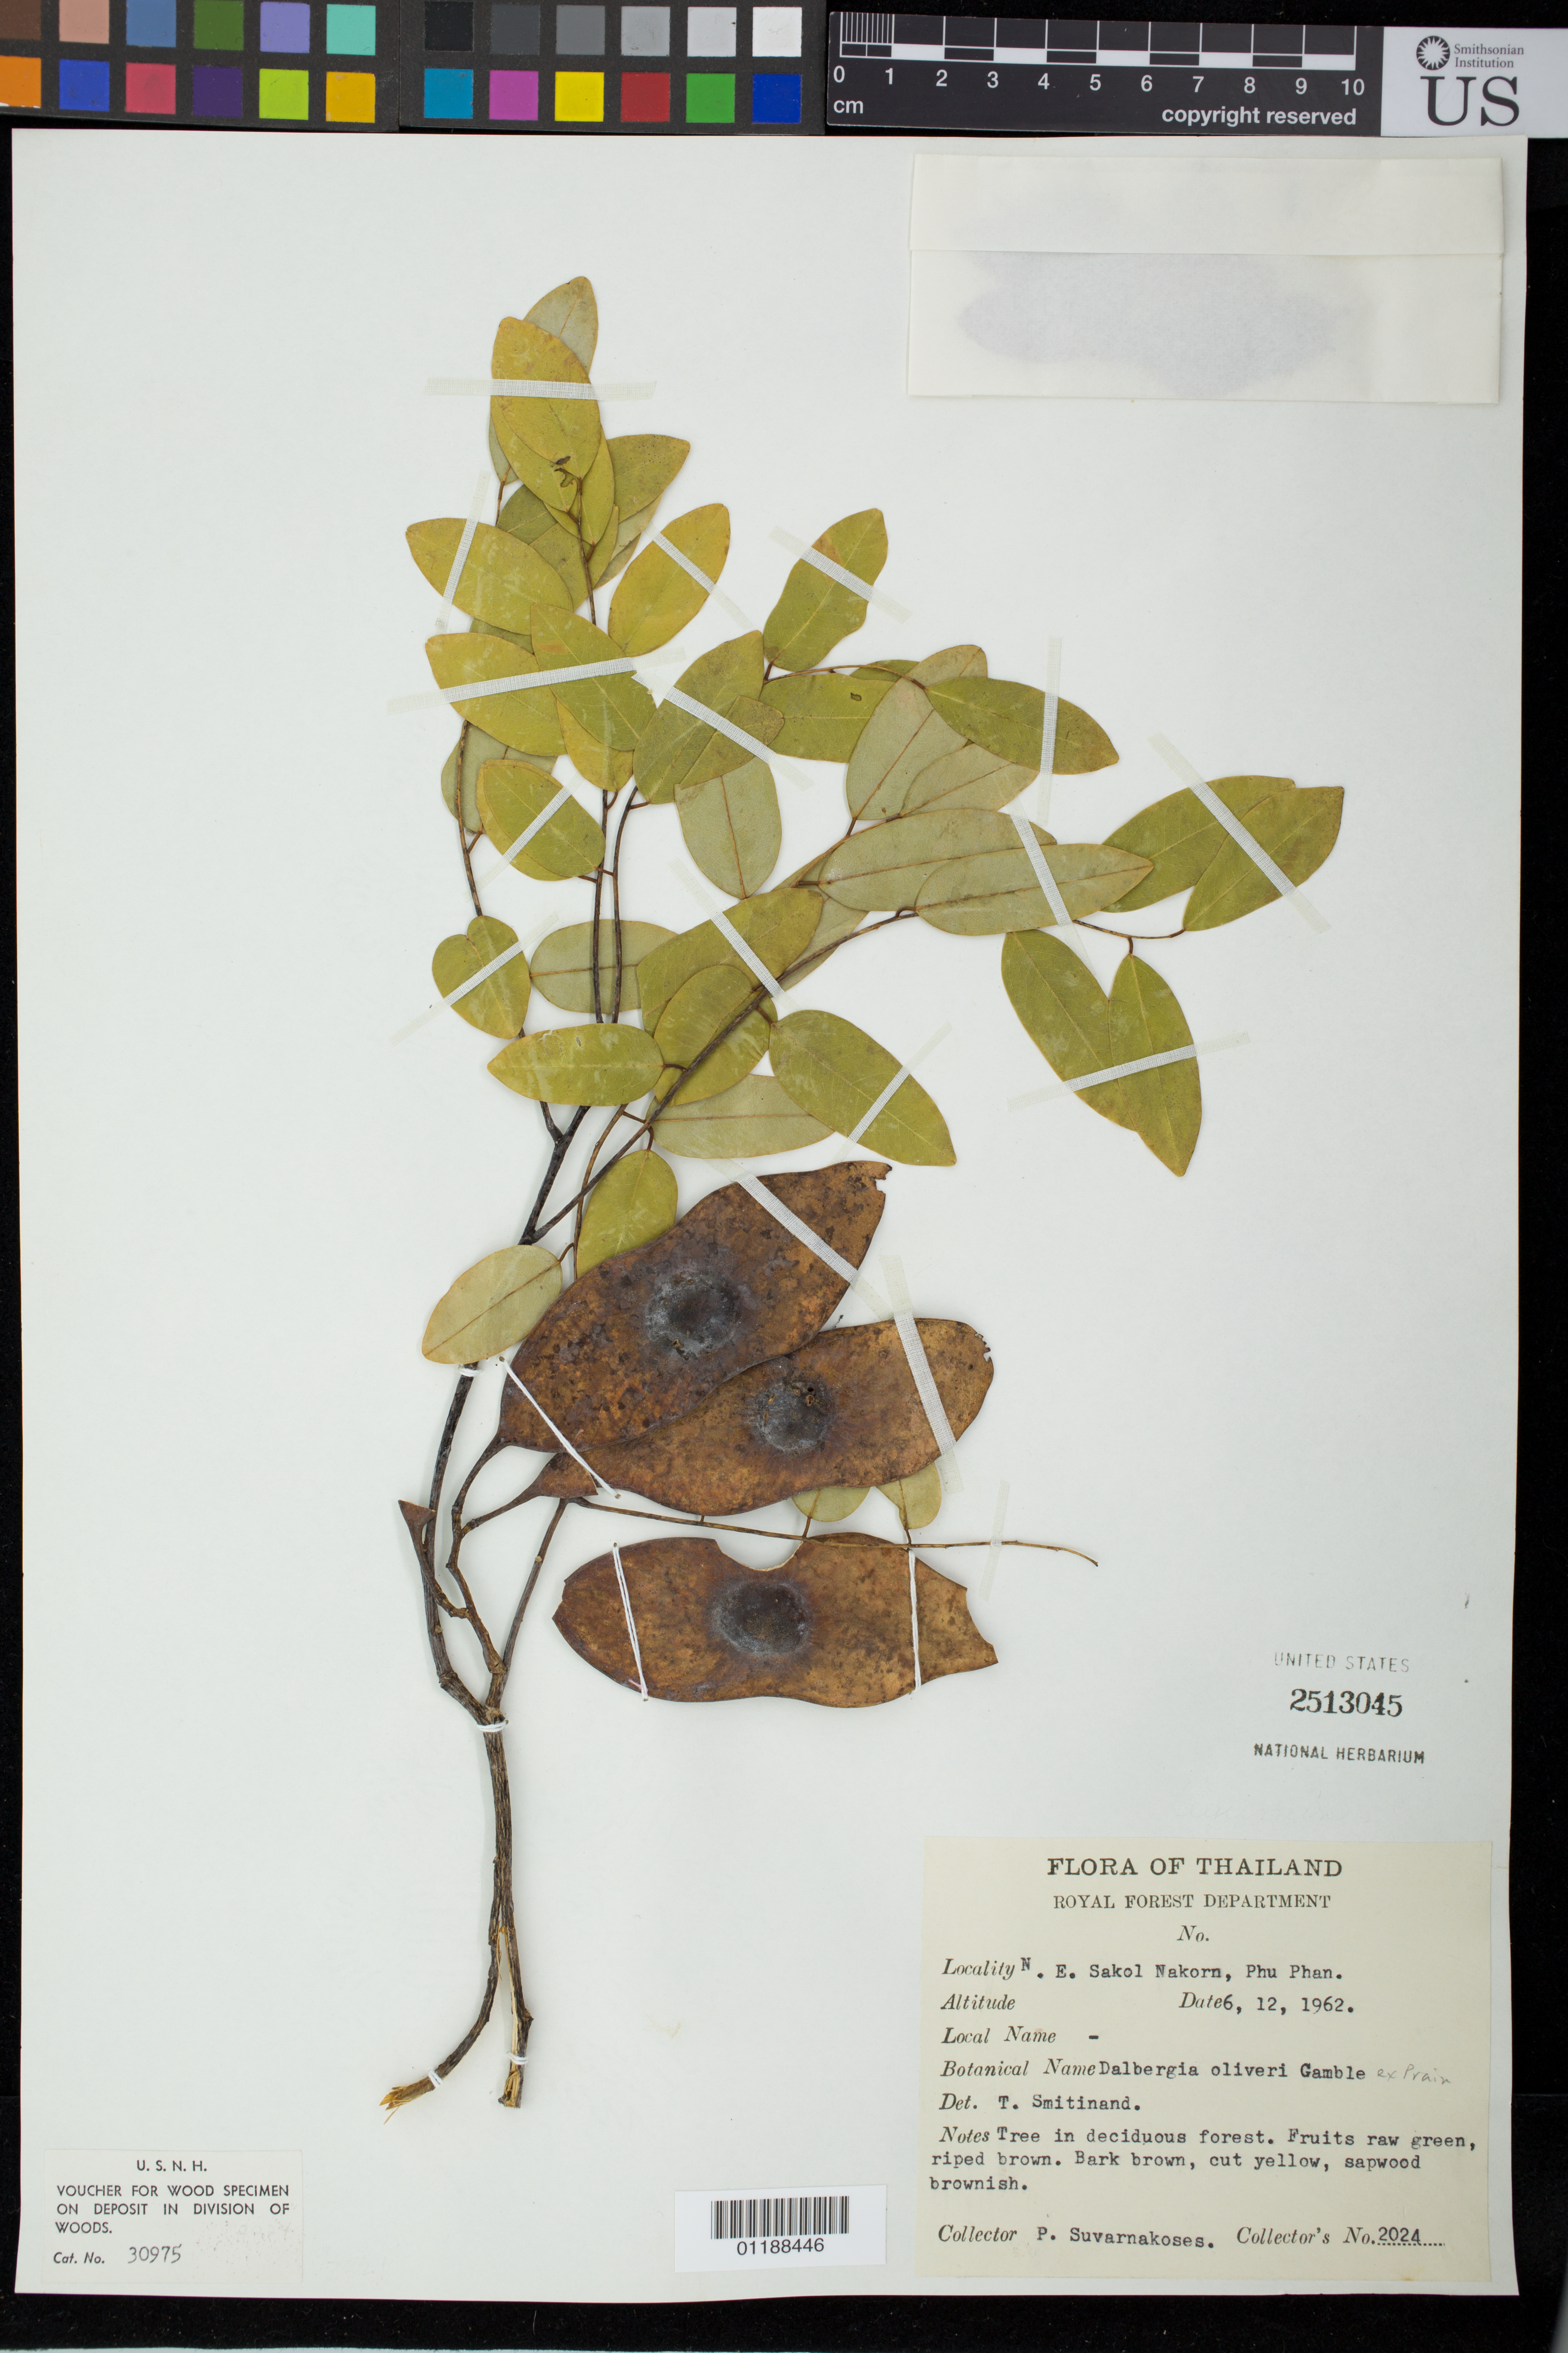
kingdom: Plantae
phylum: Tracheophyta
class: Magnoliopsida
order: Fabales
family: Fabaceae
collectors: P. Suvarnakoses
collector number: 2024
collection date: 1962-12-06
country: Thailand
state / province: Sakon Nakhon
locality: N.E. Sakol Nakorn, Phu Phan.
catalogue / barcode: US 2513045